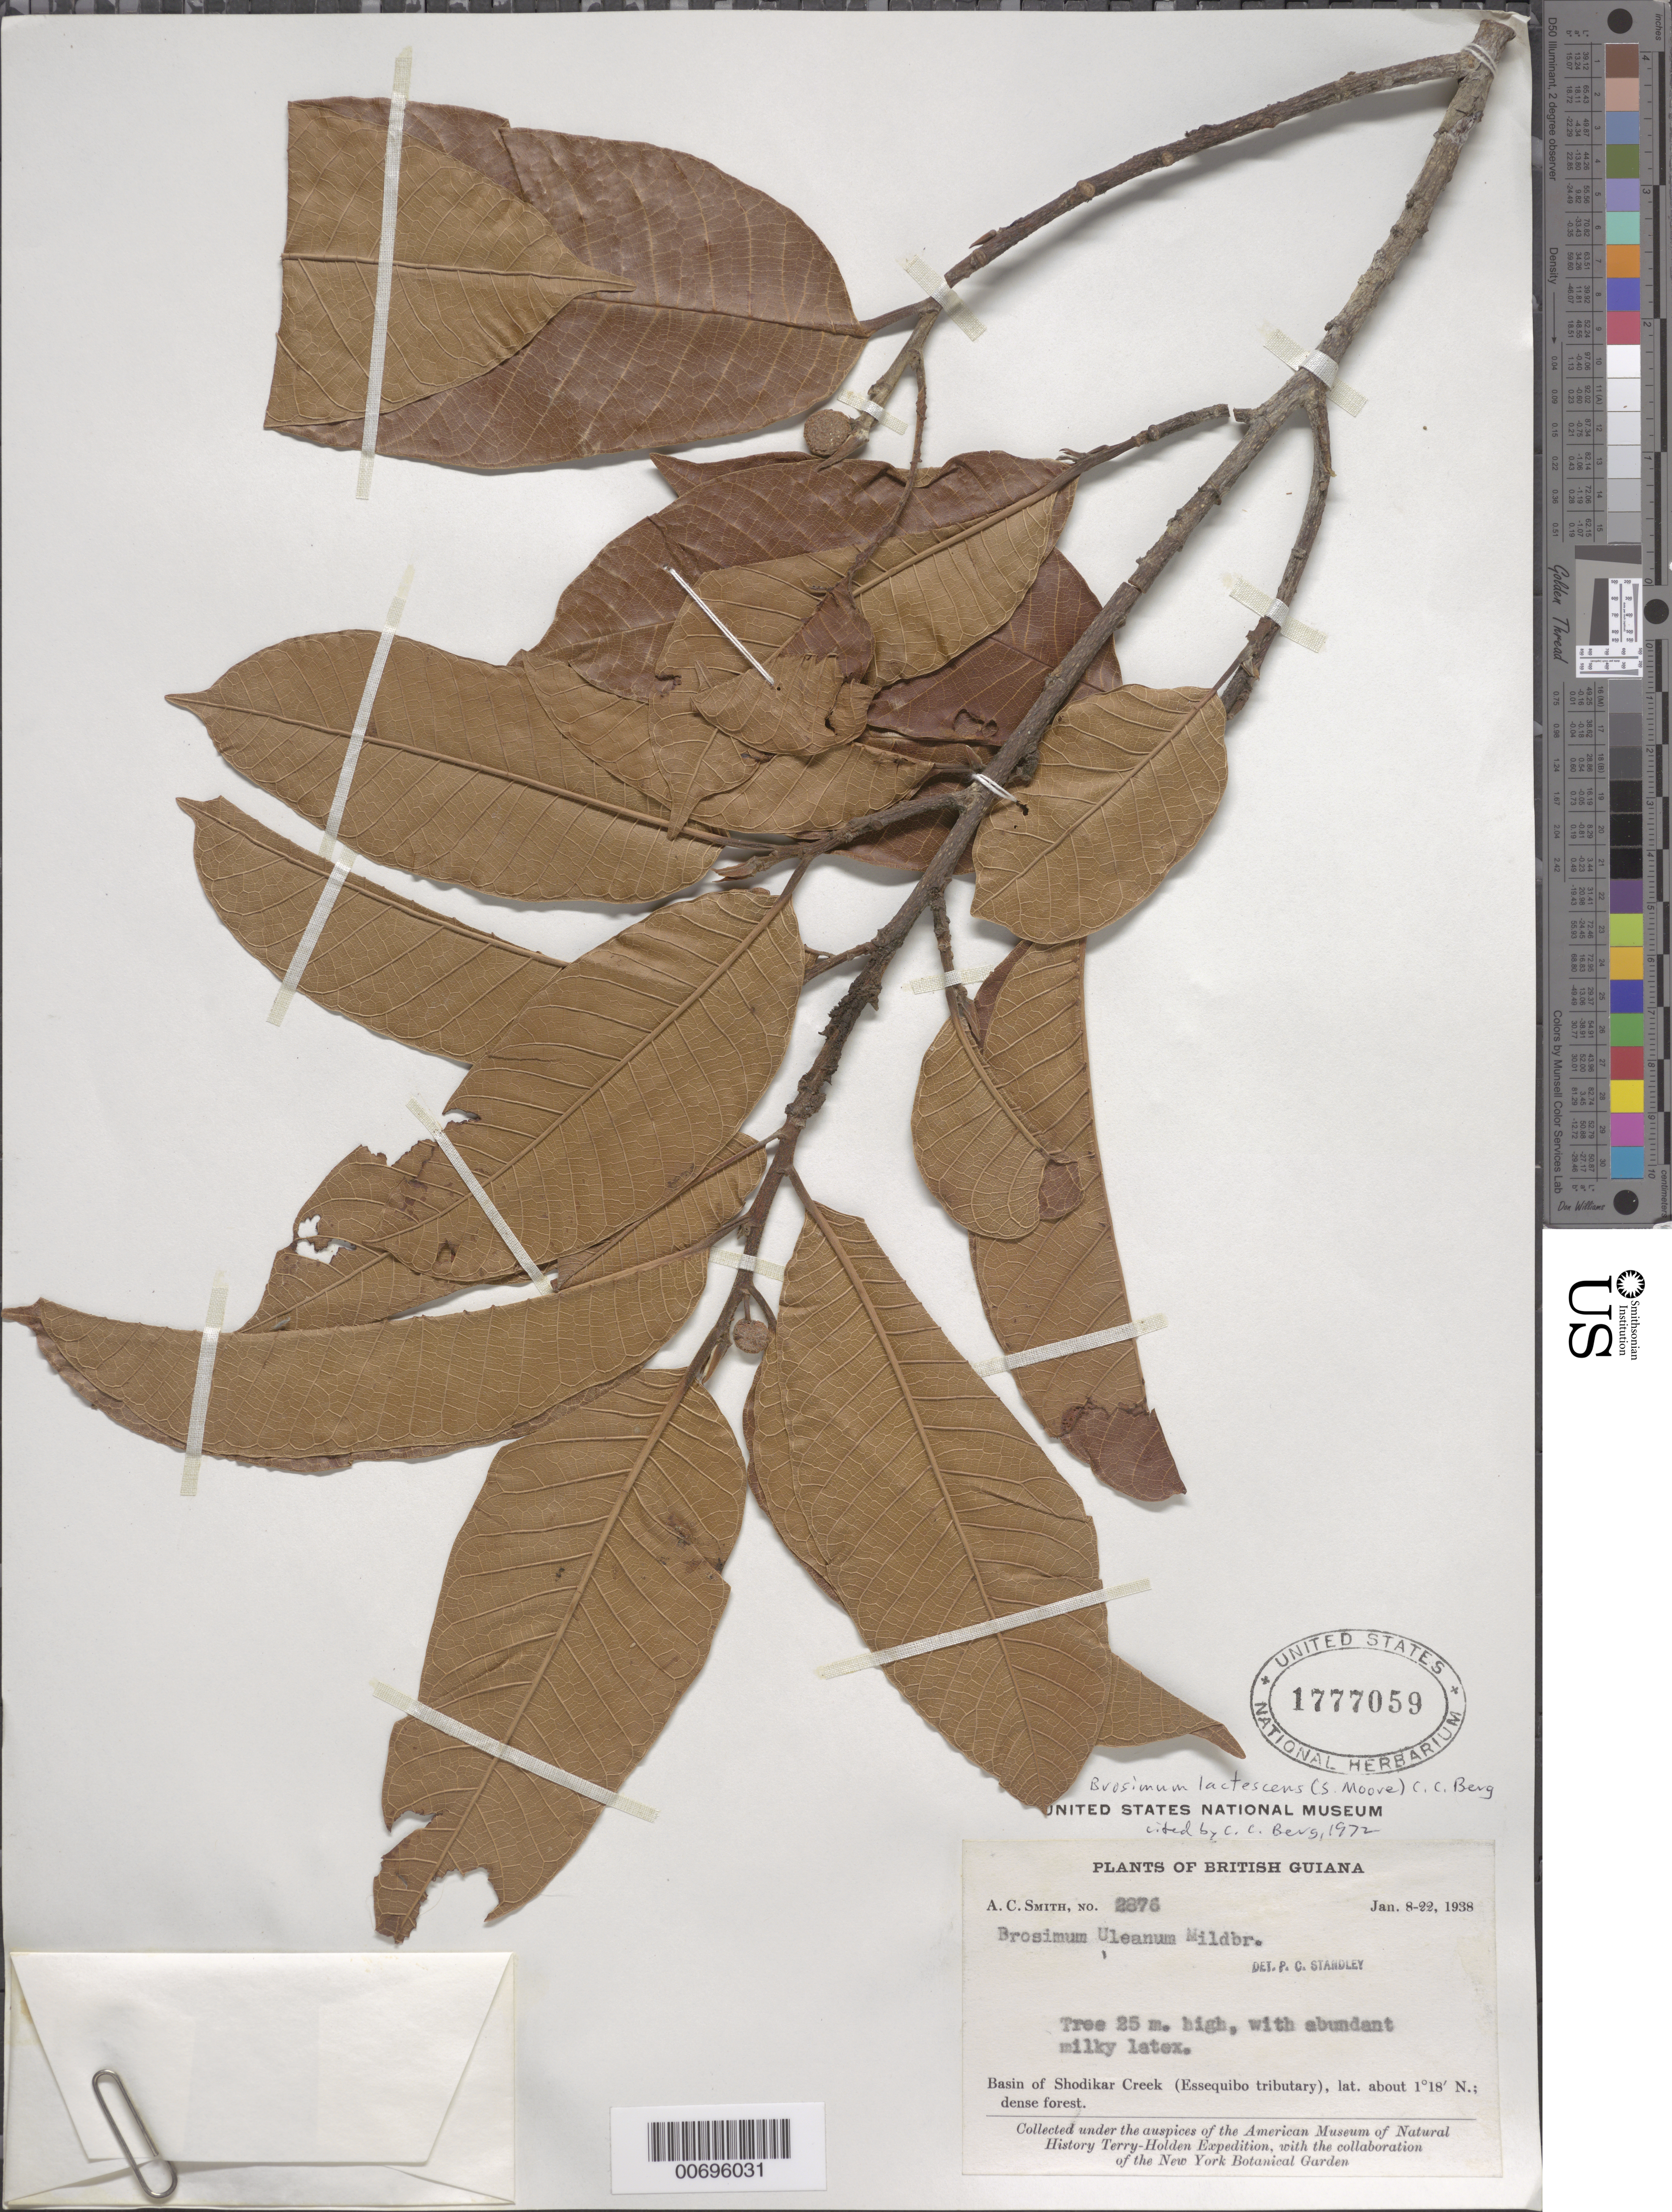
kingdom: Plantae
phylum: Tracheophyta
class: Magnoliopsida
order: Rosales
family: Moraceae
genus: Brosimum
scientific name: Brosimum lactescens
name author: (S. Moore) C.C. Berg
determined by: Berg, C. C.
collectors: A. C. Smith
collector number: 2876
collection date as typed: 8-Jan-38 to 22-Jan-38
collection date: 1938-01-08/1938-01-22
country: Guyana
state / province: U. Takutu-U. Essequibo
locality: Shodikar Creek, basin of (Essequibo tributary), Akarai Mts.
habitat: Dense forest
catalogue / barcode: US 1777059